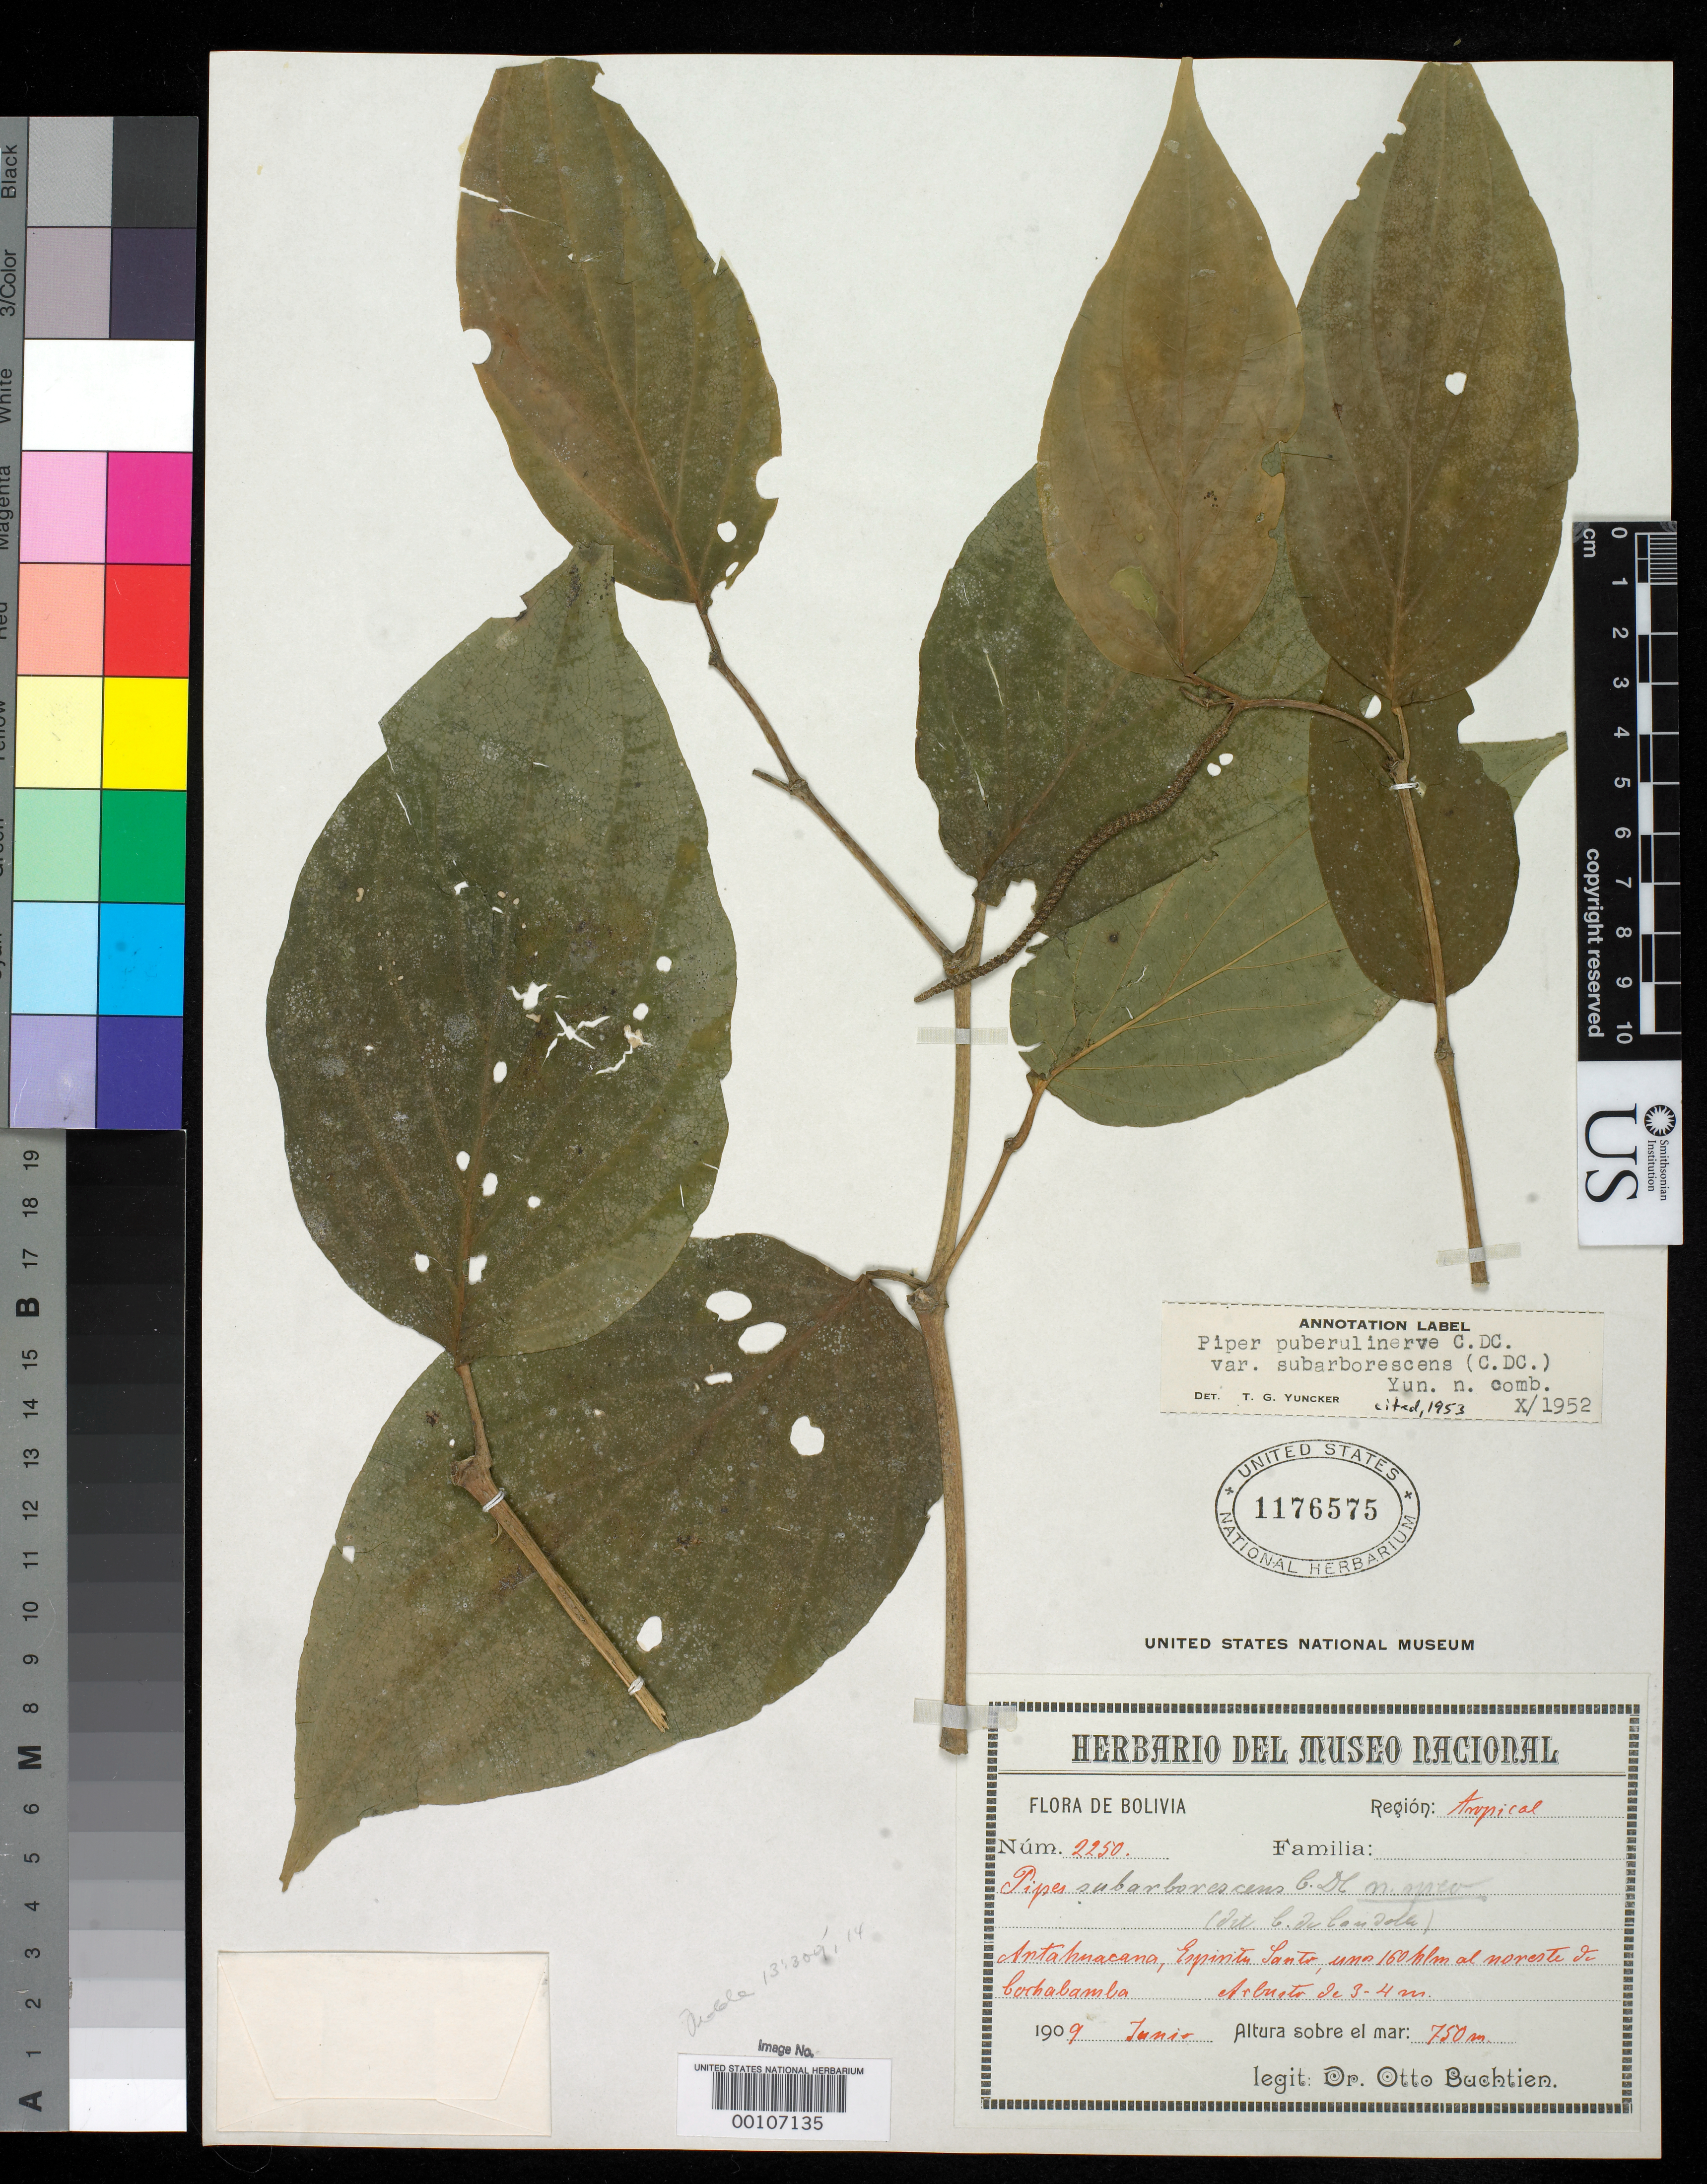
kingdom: Plantae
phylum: Tracheophyta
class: Magnoliopsida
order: Piperales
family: Piperaceae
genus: Piper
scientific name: Piper subarborescens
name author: C. DC.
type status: Isotype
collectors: O. Buchtien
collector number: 2250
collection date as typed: Jun 1909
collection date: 1909-06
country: Bolivia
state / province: Cochabamba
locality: Antahuacana, Espirito Santo, 160 km NE of Cochabamba.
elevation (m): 750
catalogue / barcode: US 1176575